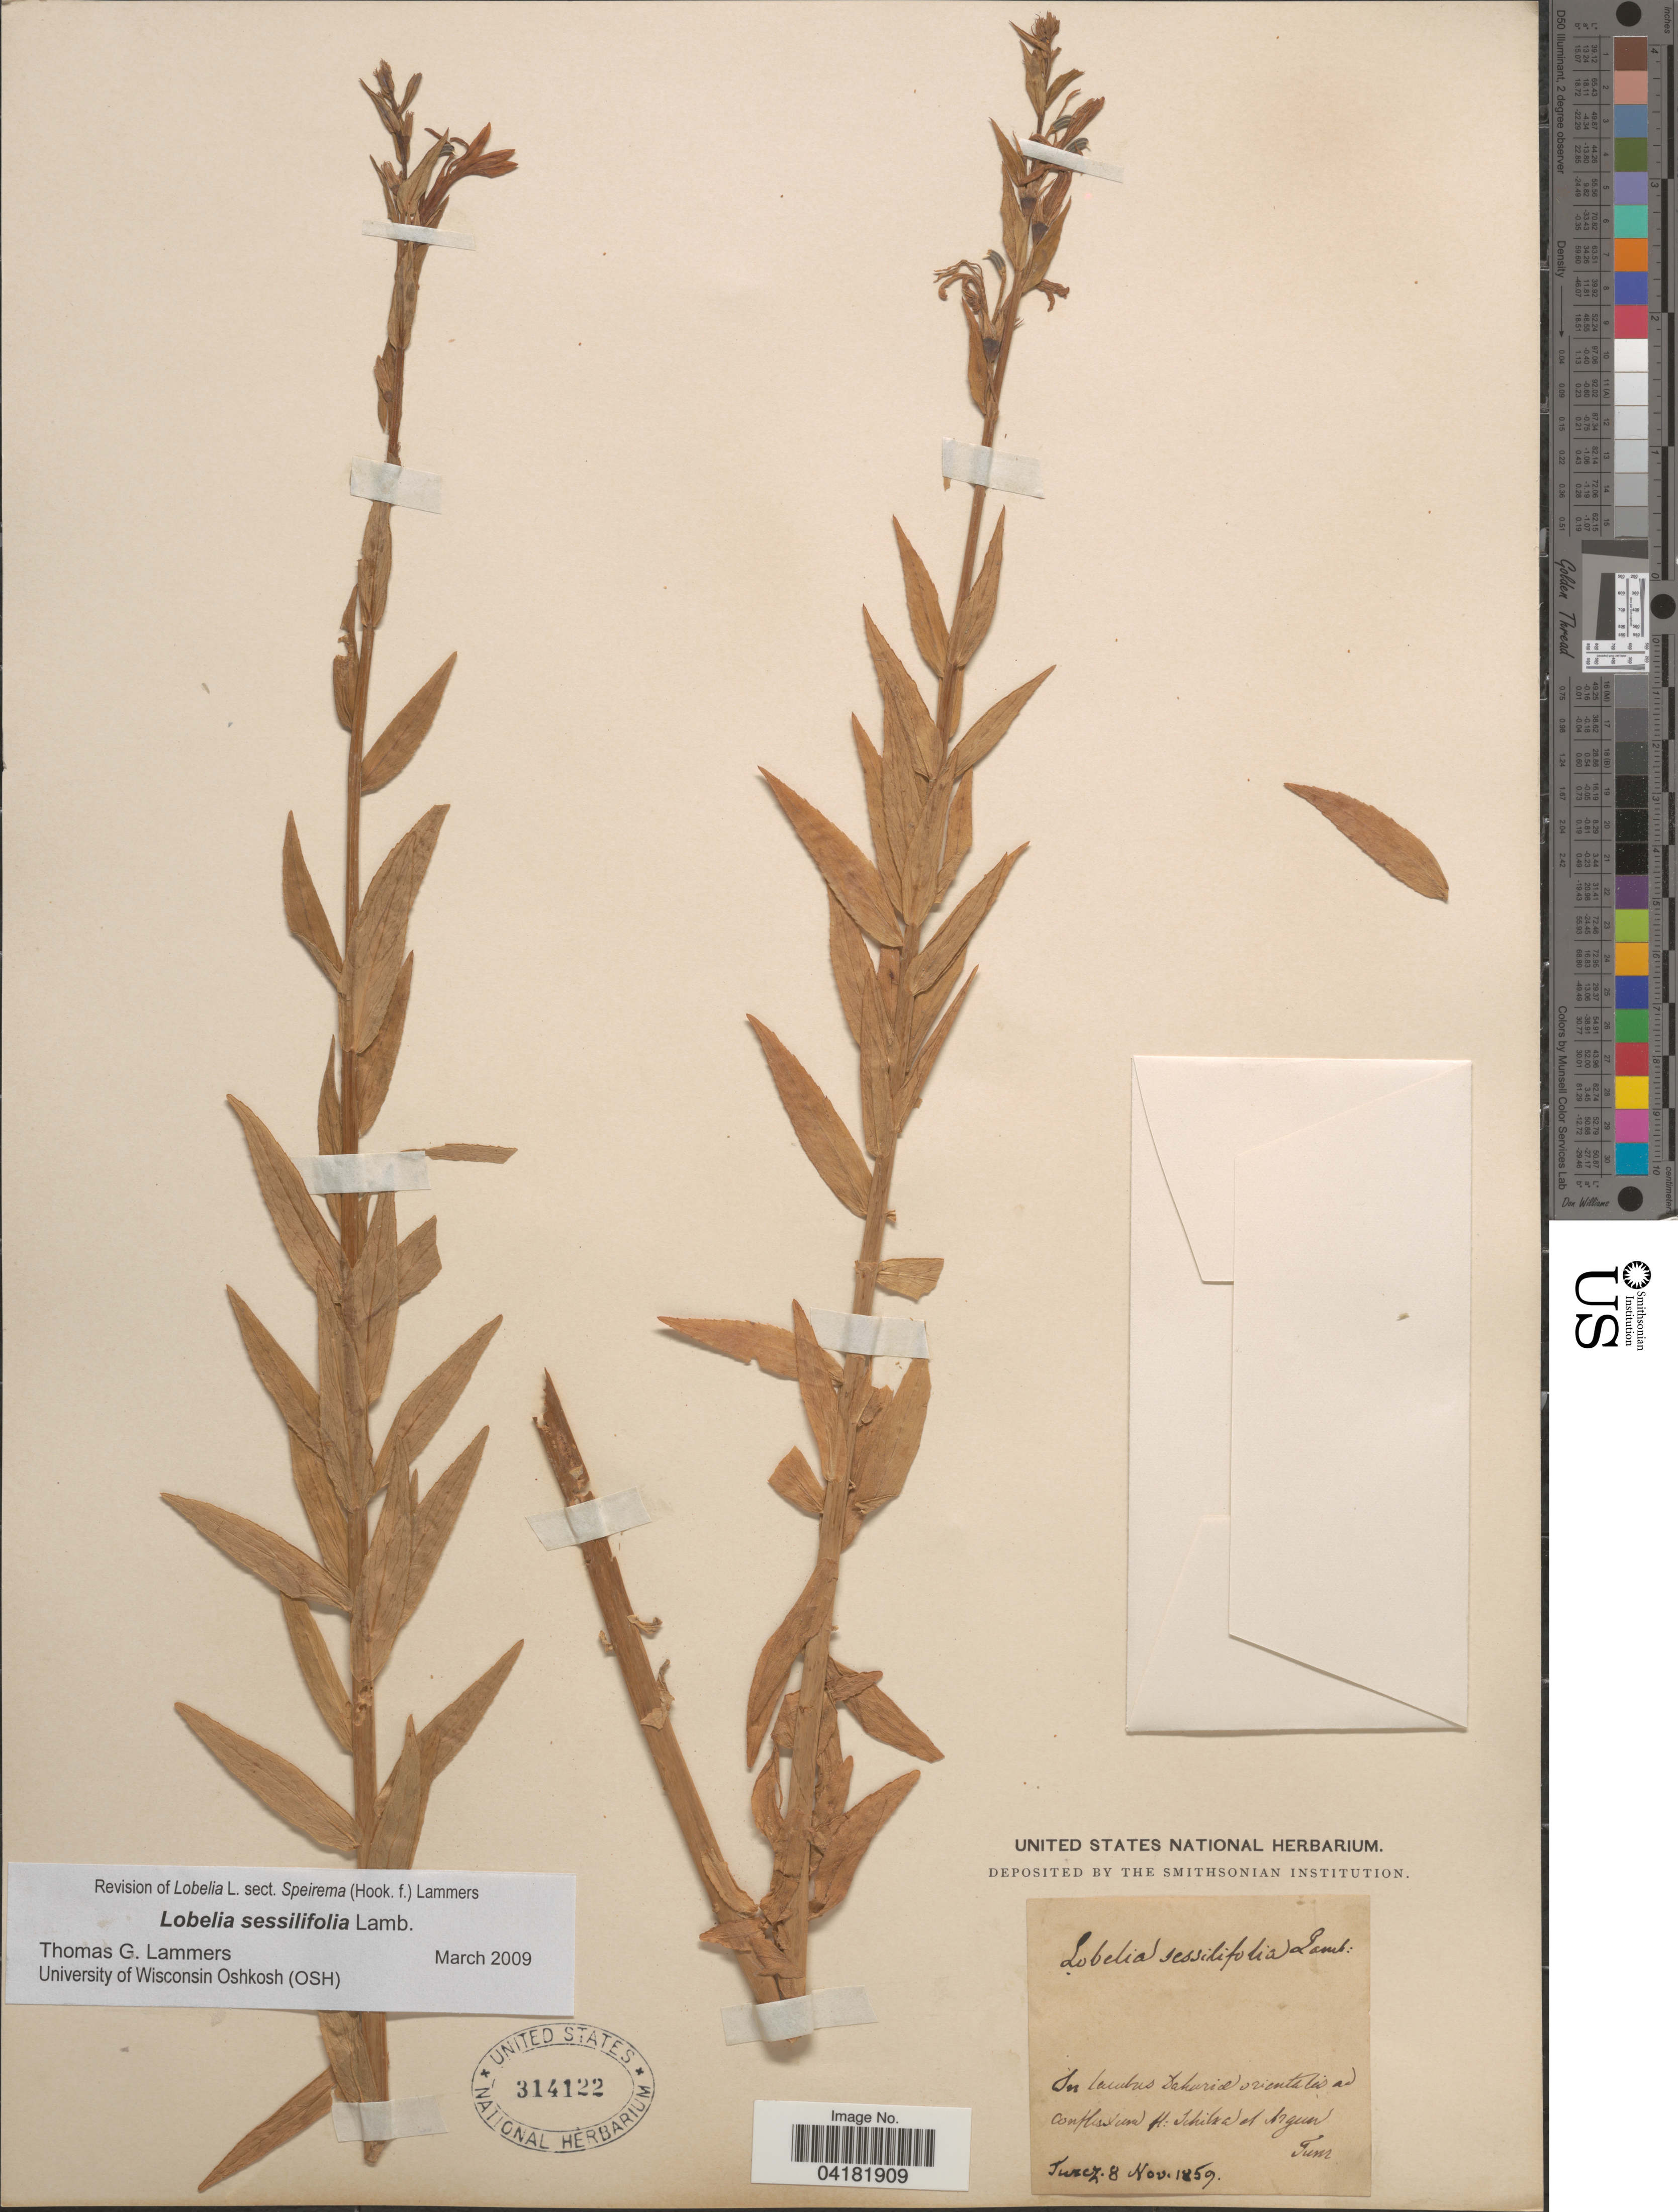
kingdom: Plantae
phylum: Tracheophyta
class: Magnoliopsida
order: Asterales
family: Campanulaceae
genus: Lobelia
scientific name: Lobelia sessilifolia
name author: Lamb.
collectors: Turcz.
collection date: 1859-11-08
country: Russian Federation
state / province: Zabaykalsky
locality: In landus Dahuria orientalis ad conflisxana fl: Schilka et Argun.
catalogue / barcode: US 314122